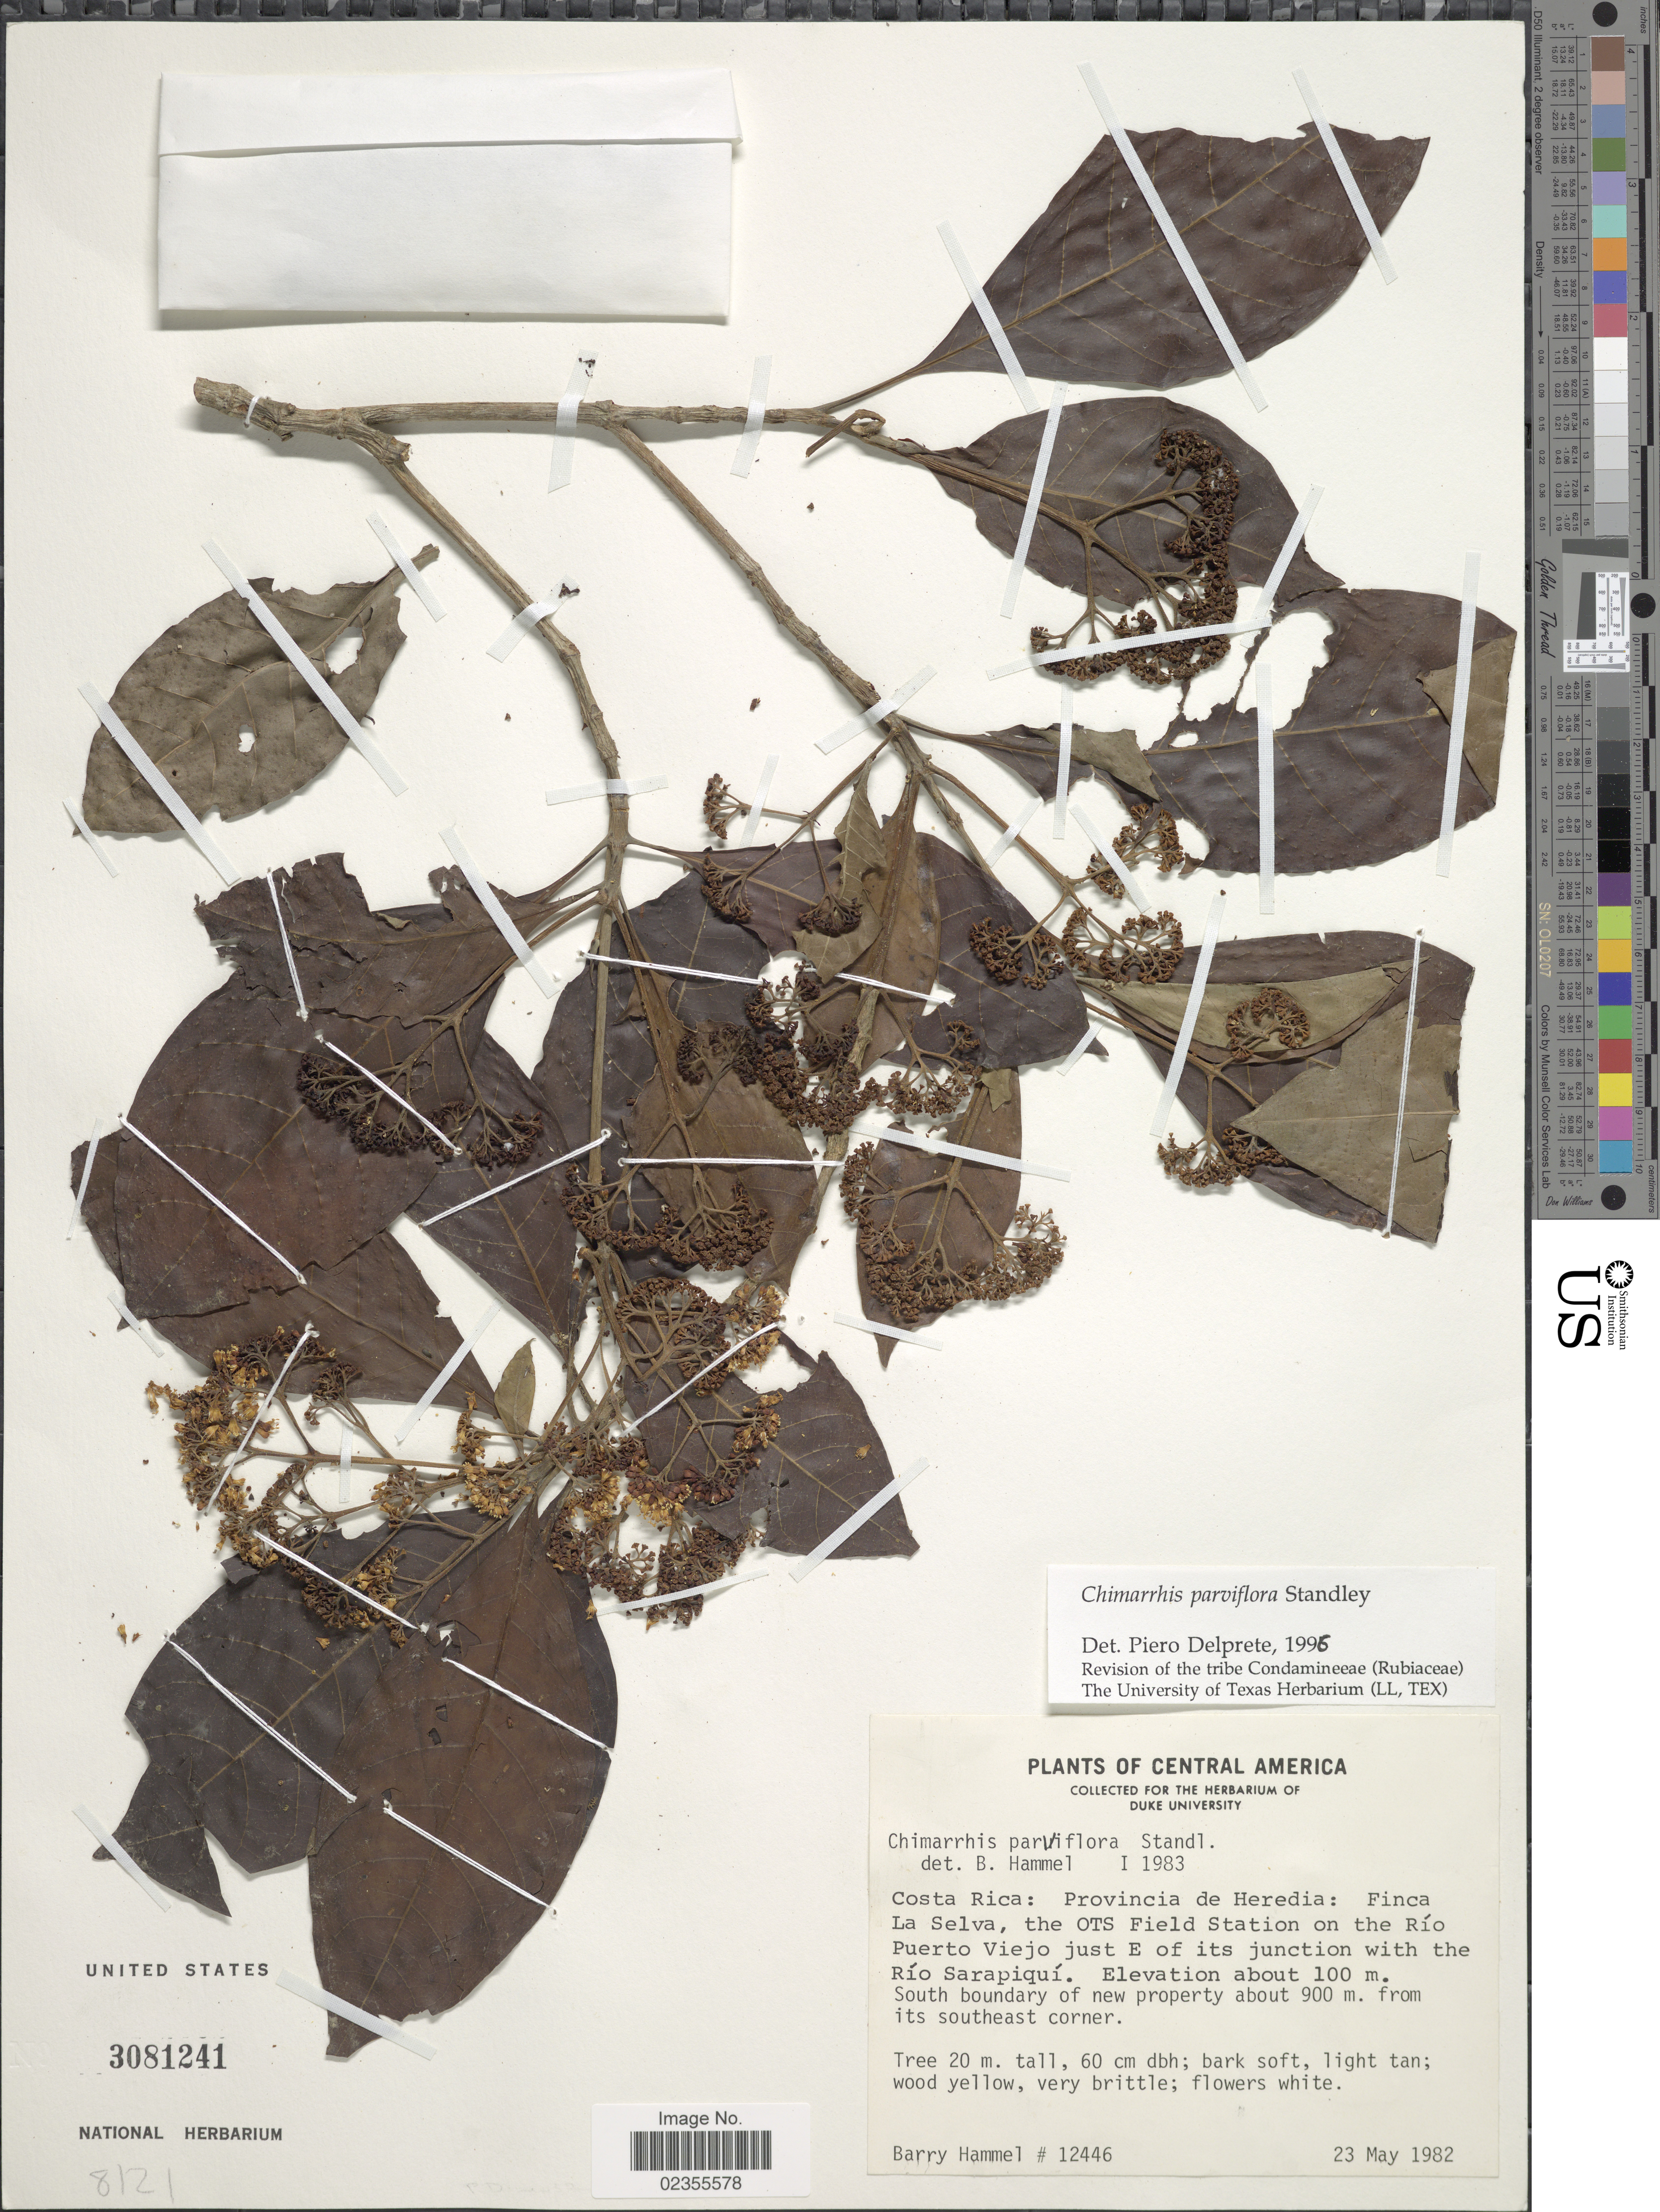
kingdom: Plantae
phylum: Tracheophyta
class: Magnoliopsida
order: Gentianales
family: Rubiaceae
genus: Chimarrhis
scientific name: Chimarrhis parviflora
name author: Standl.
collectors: B. Hammel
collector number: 12446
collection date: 1982-05-23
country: Costa Rica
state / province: Heredia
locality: Finca La Selva, the OTS Field Station on the Rio Puerto Viejo just E of its junction with the Rio Sarapiqui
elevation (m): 100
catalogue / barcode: US 3081241